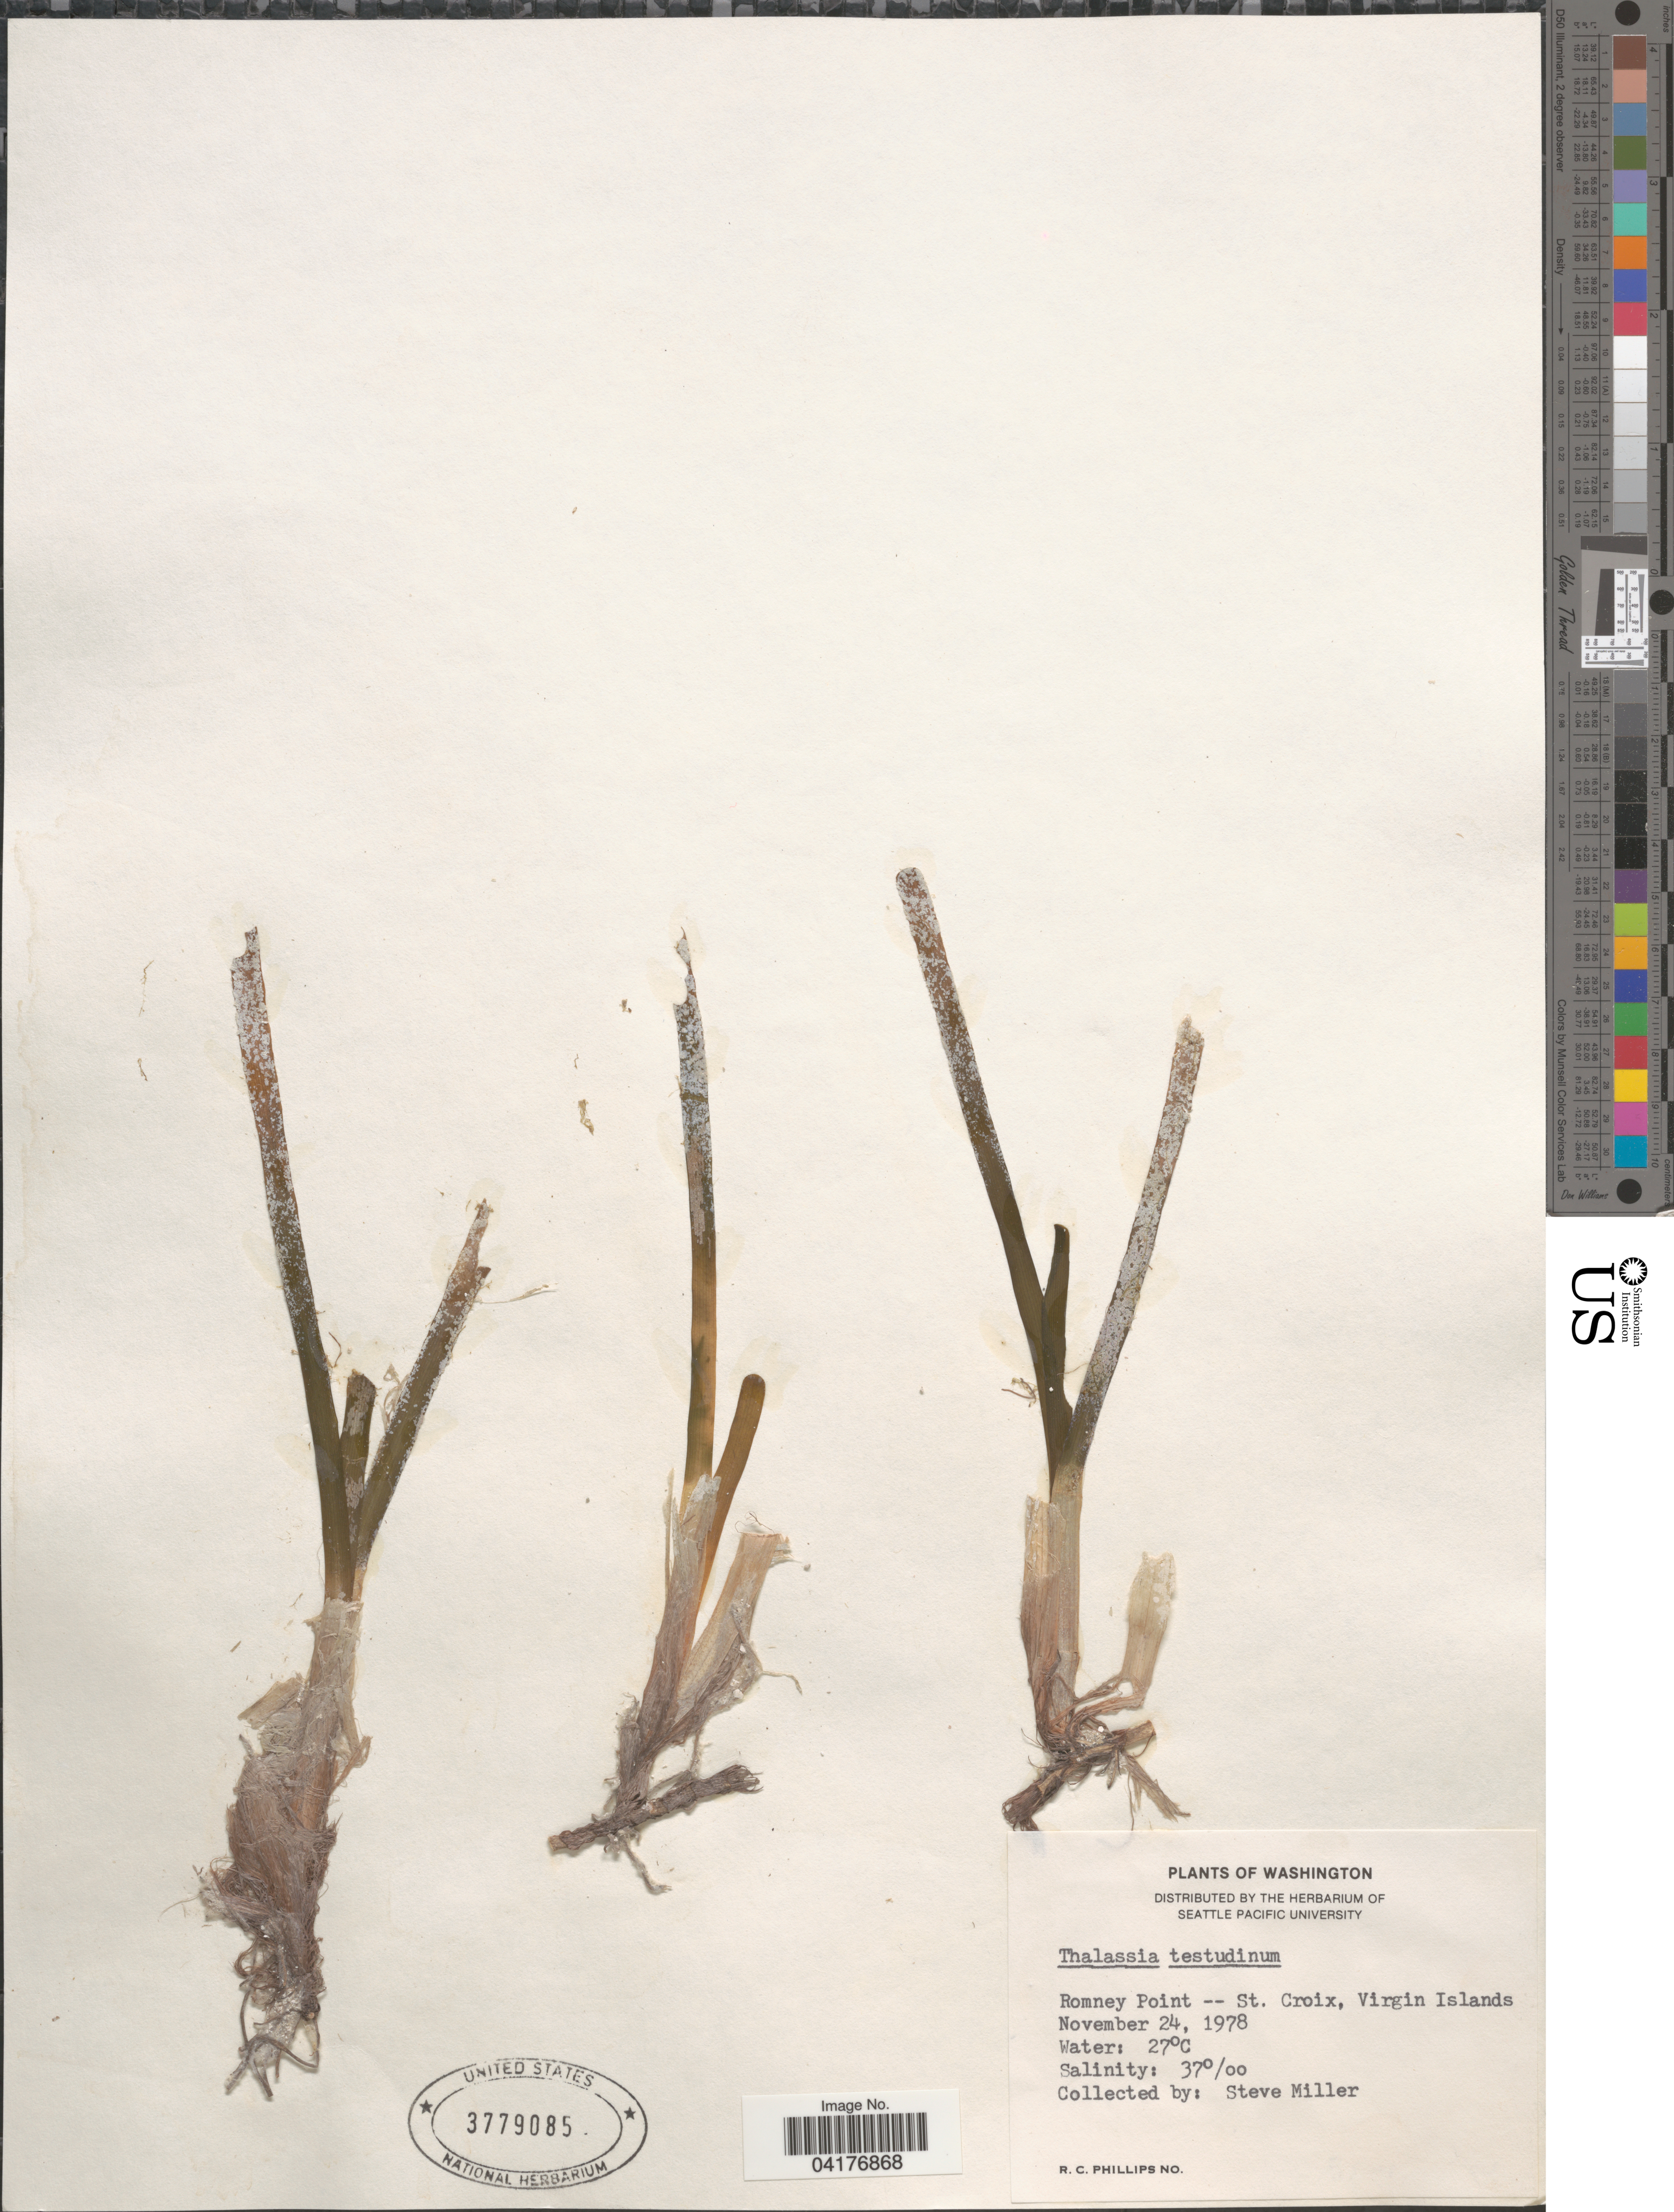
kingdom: Plantae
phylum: Tracheophyta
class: Liliopsida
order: Alismatales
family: Hydrocharitaceae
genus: Thalassia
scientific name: Thalassia testudinum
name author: Banks & Sol. ex K.D. Koenig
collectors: S. Miller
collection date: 1978-11-24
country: U.S. Virgin Islands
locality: Romney Point -- St. Croix, Virgin Islands.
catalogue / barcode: US 3779085